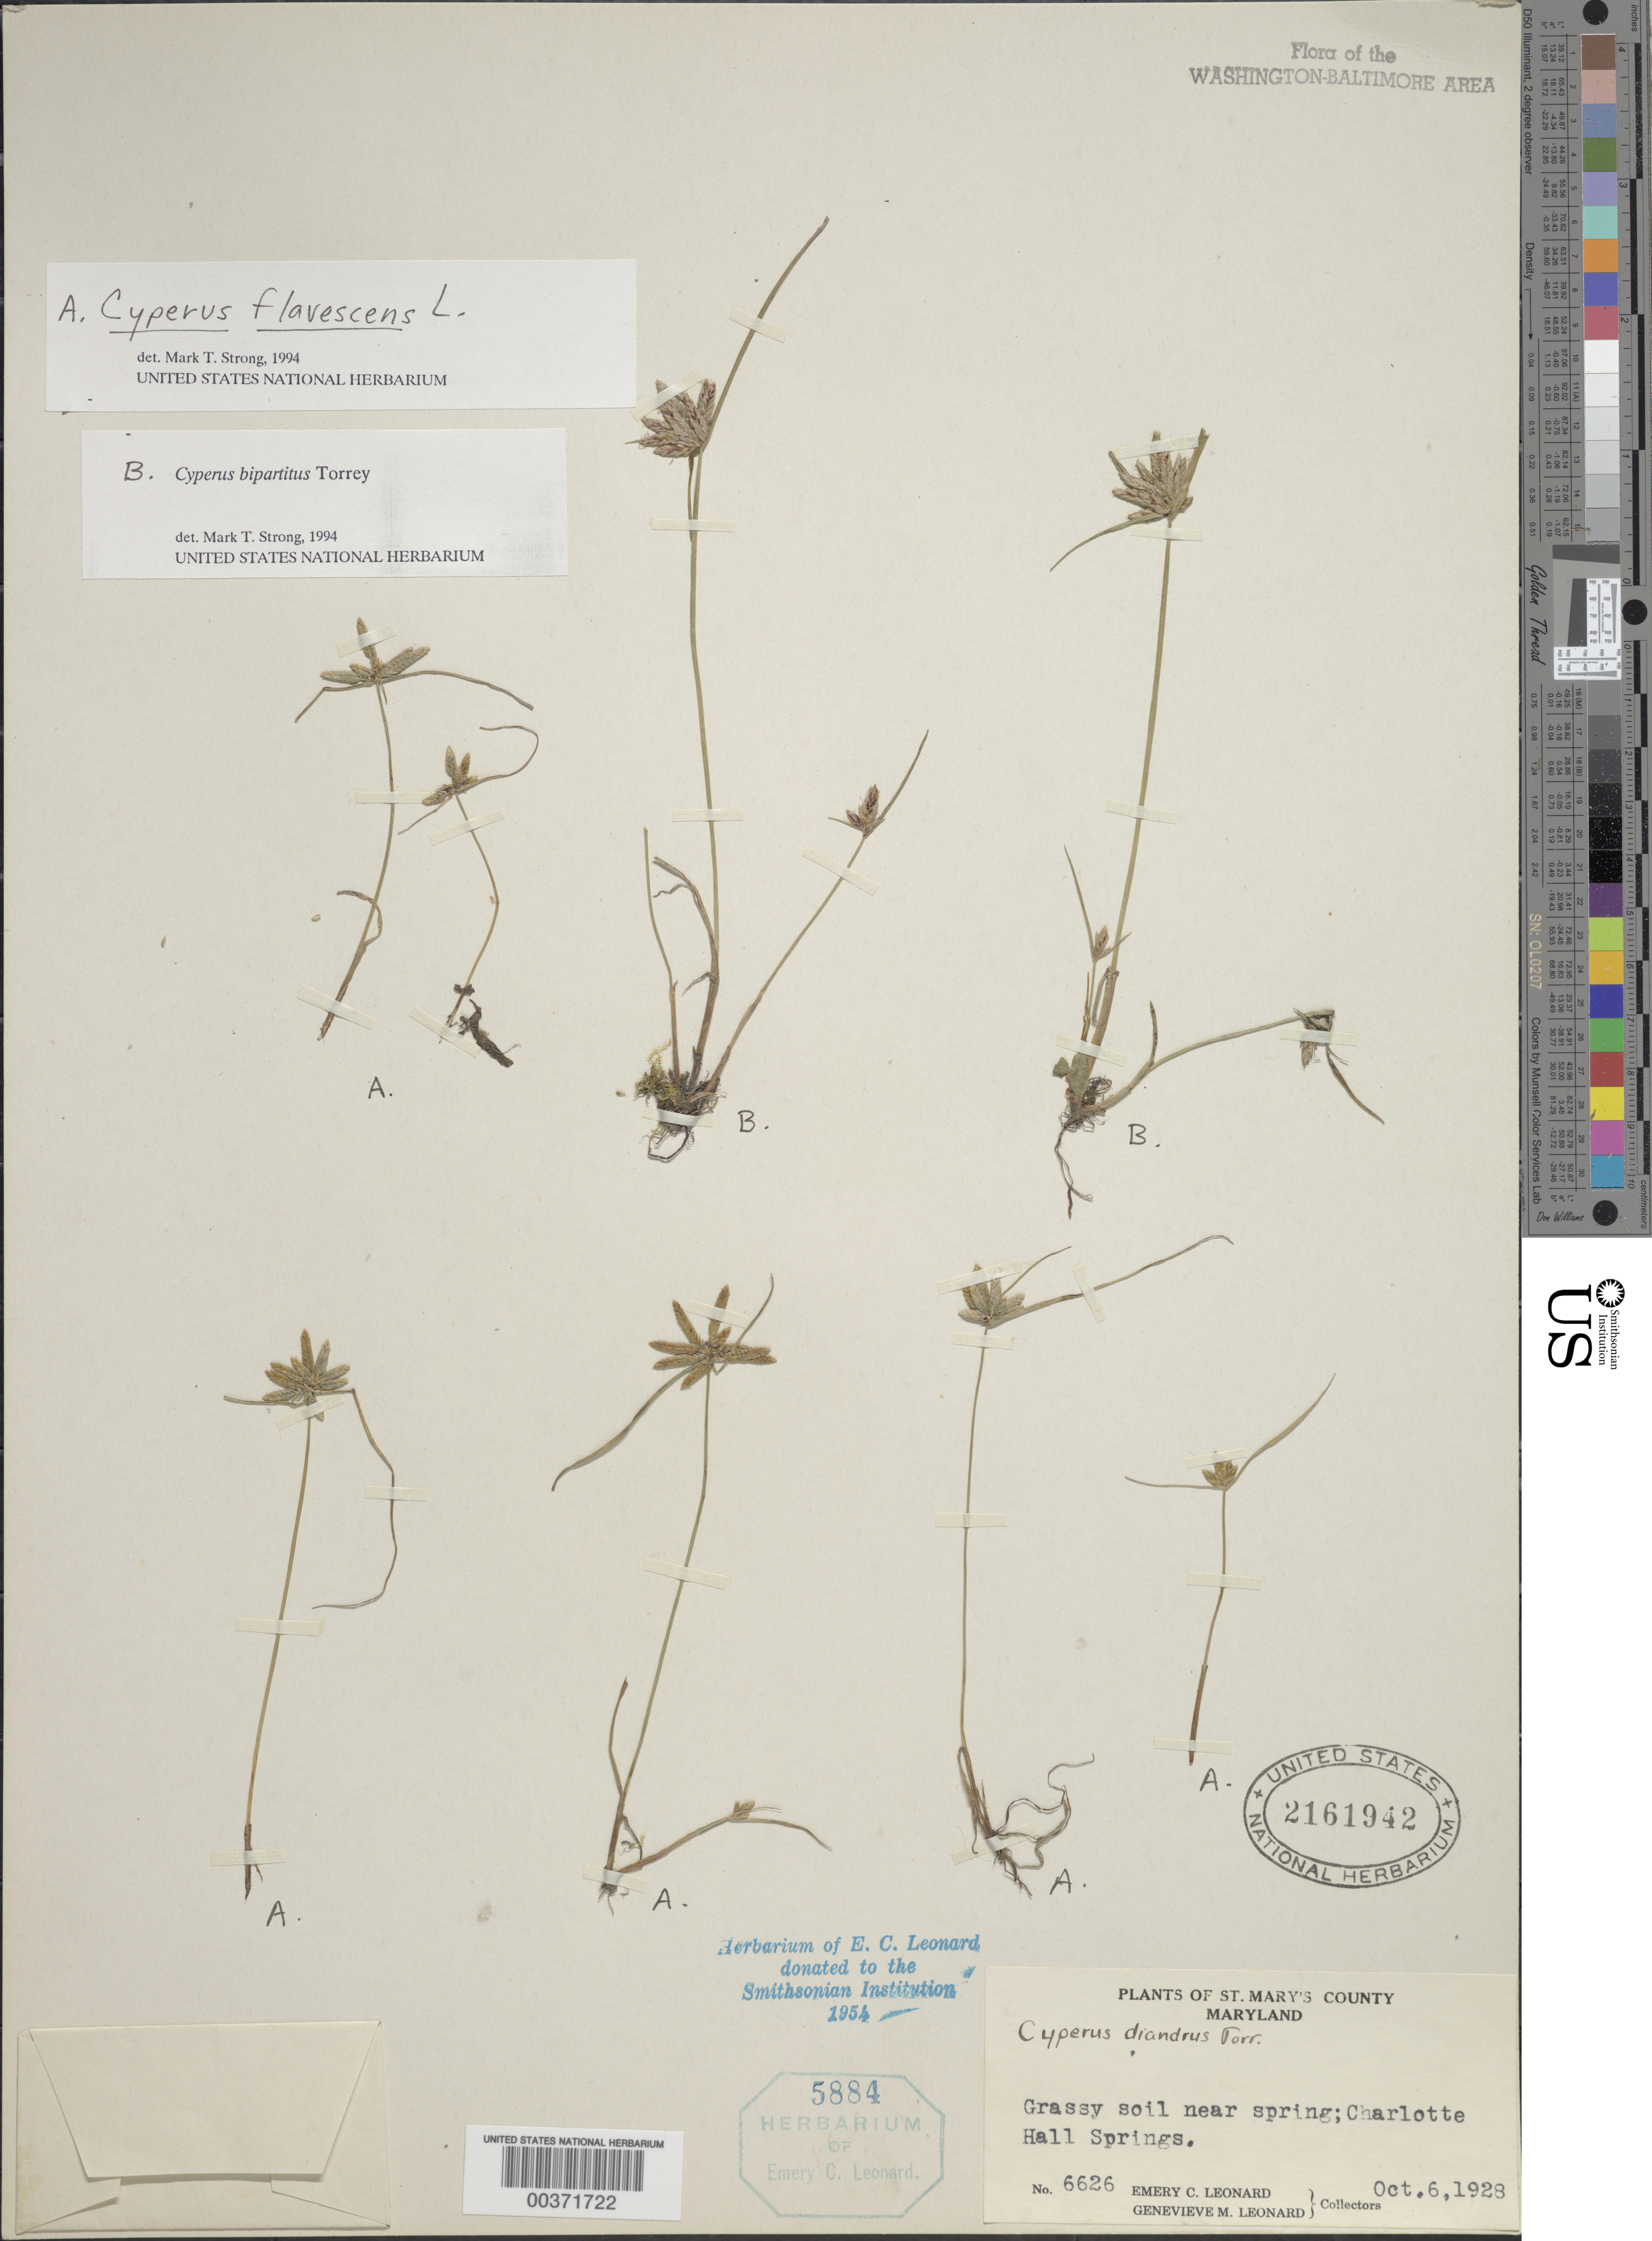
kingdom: Plantae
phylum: Tracheophyta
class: Liliopsida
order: Poales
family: Cyperaceae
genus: Cyperus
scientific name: Cyperus flavescens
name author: L.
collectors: E. C. Leonard & G. M. Leonard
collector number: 6626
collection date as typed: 06 Oct 1928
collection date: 1928-10-06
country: United States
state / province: Maryland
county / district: St. Mary's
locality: Charlotte Hall Springs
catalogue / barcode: US 2161942